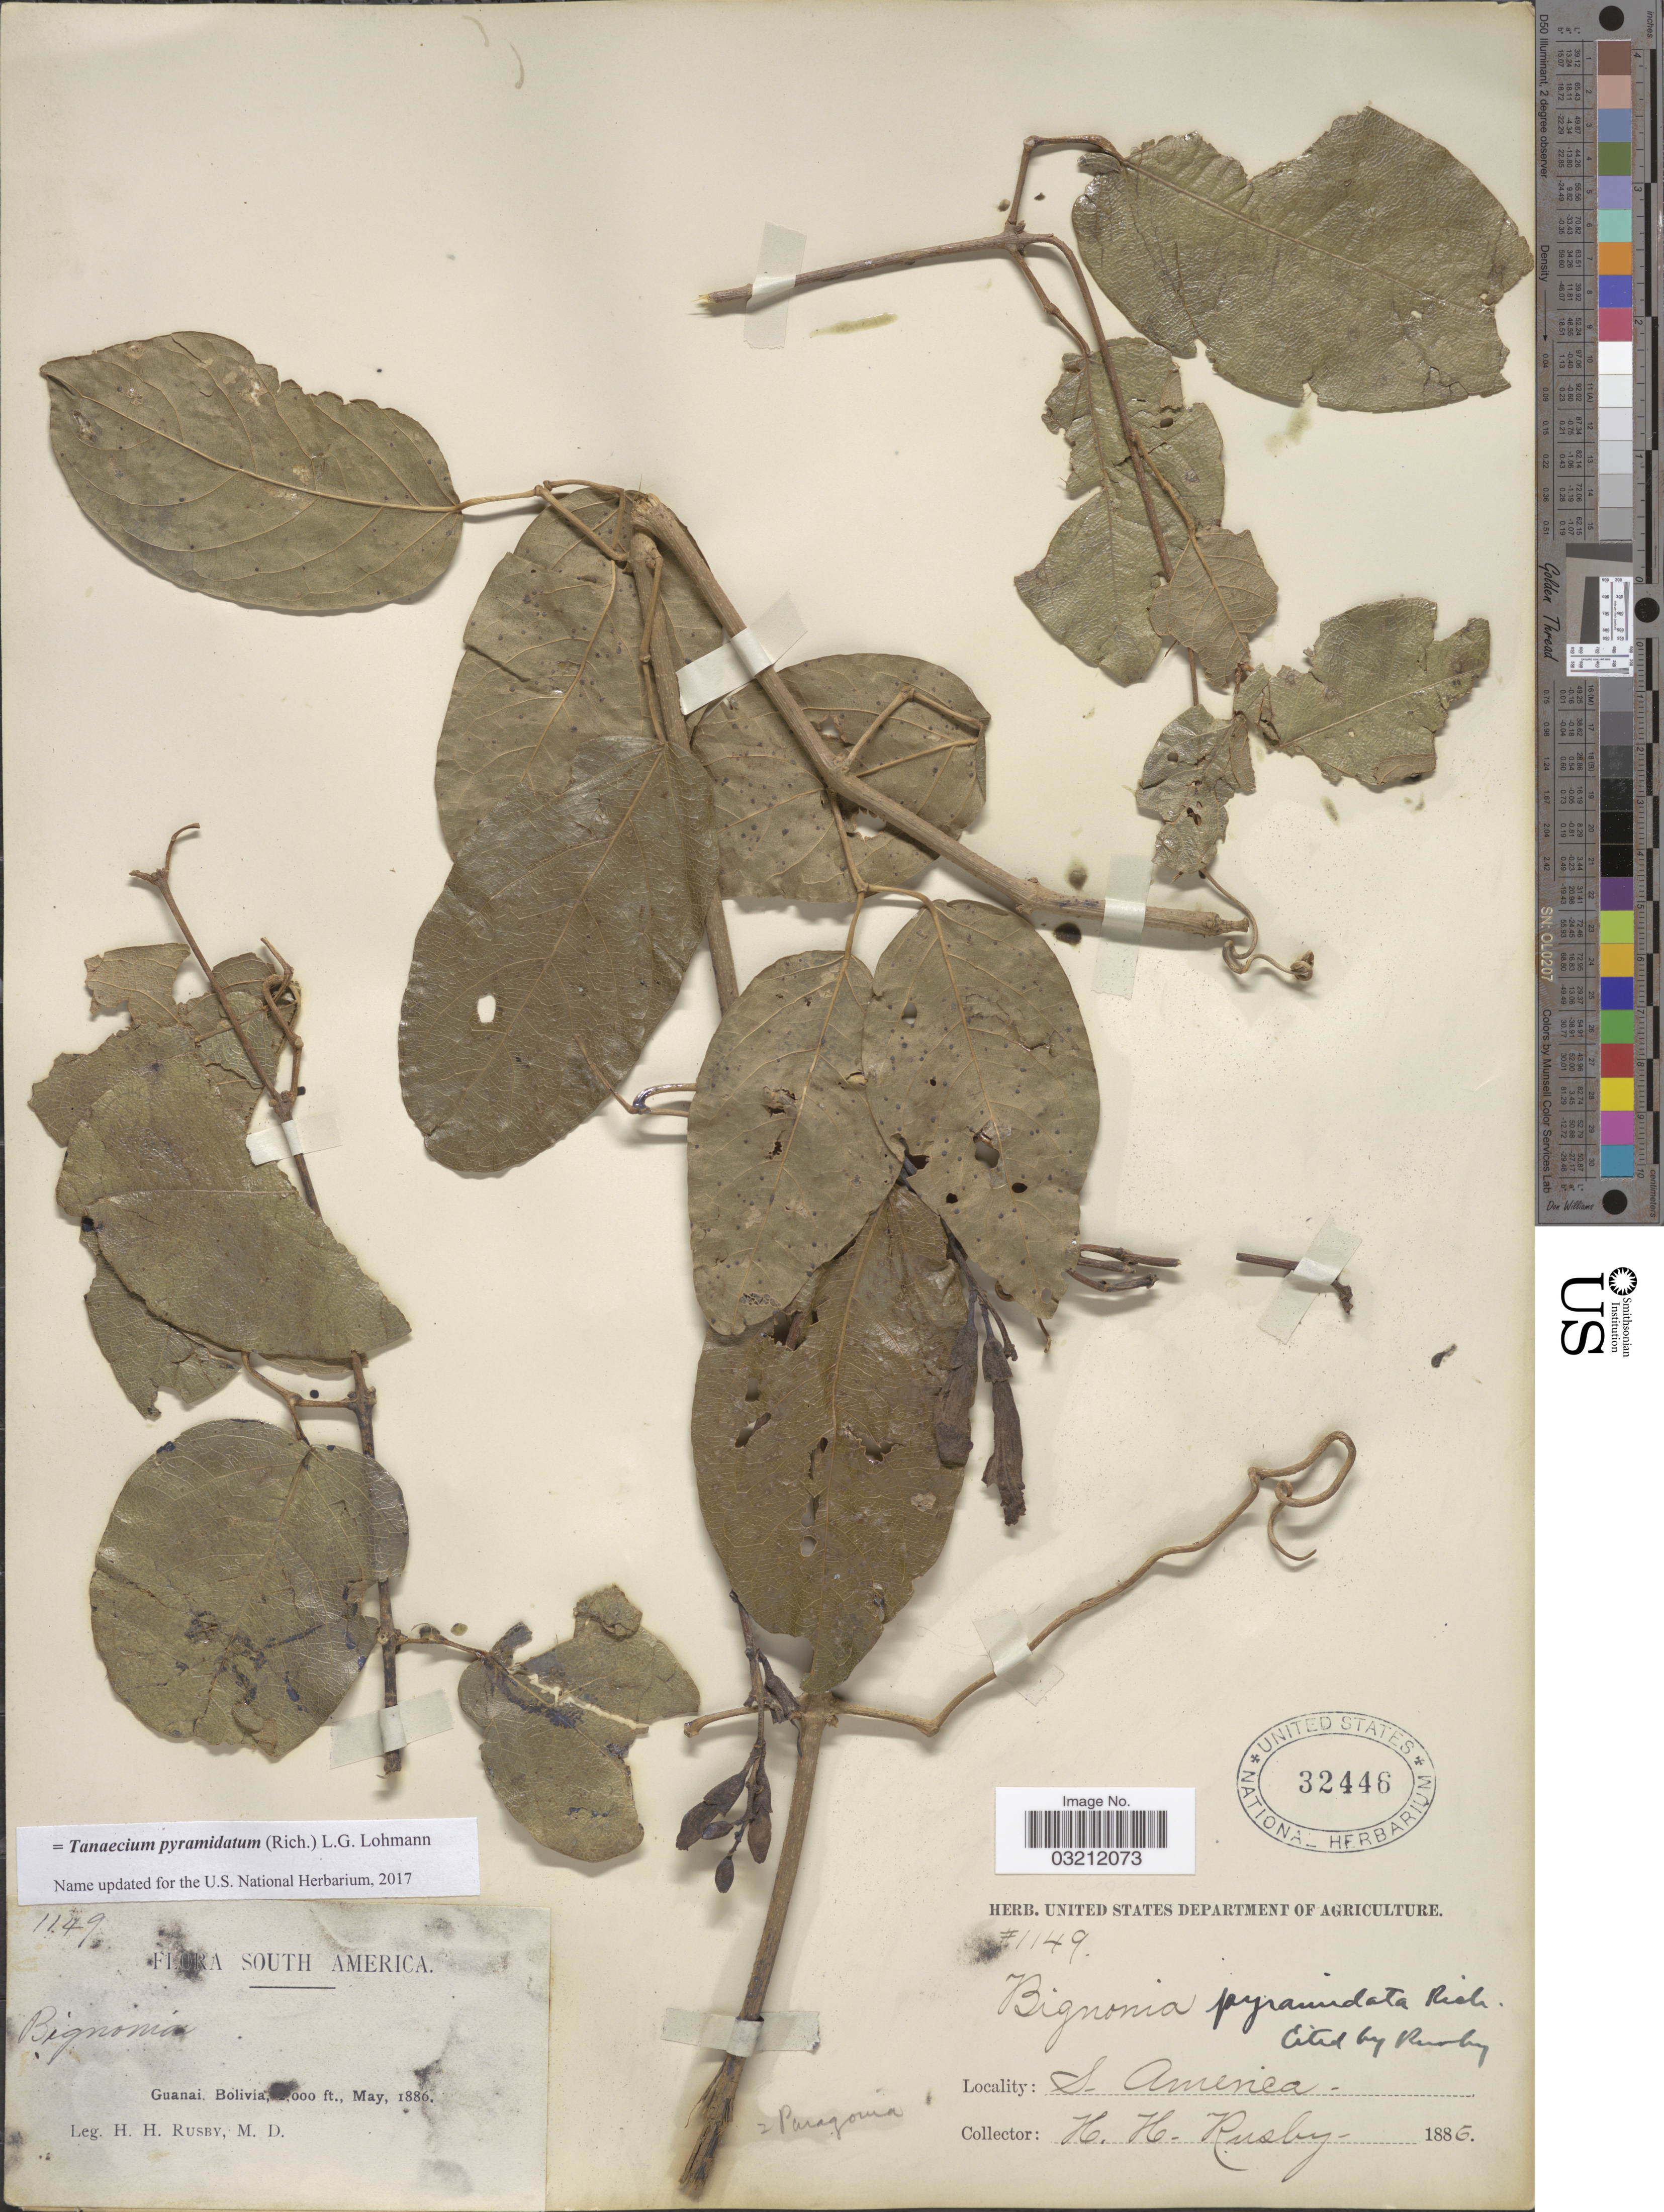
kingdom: Plantae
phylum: Tracheophyta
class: Magnoliopsida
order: Lamiales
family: Bignoniaceae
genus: Tanaecium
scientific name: Tanaecium pyramidatum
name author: (Rich.) L.G. Lohmann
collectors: H. H. Rusby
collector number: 1149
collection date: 1886-05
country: Bolivia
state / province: La Páz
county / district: Larecaja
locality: Guanay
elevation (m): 610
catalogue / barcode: US 32446